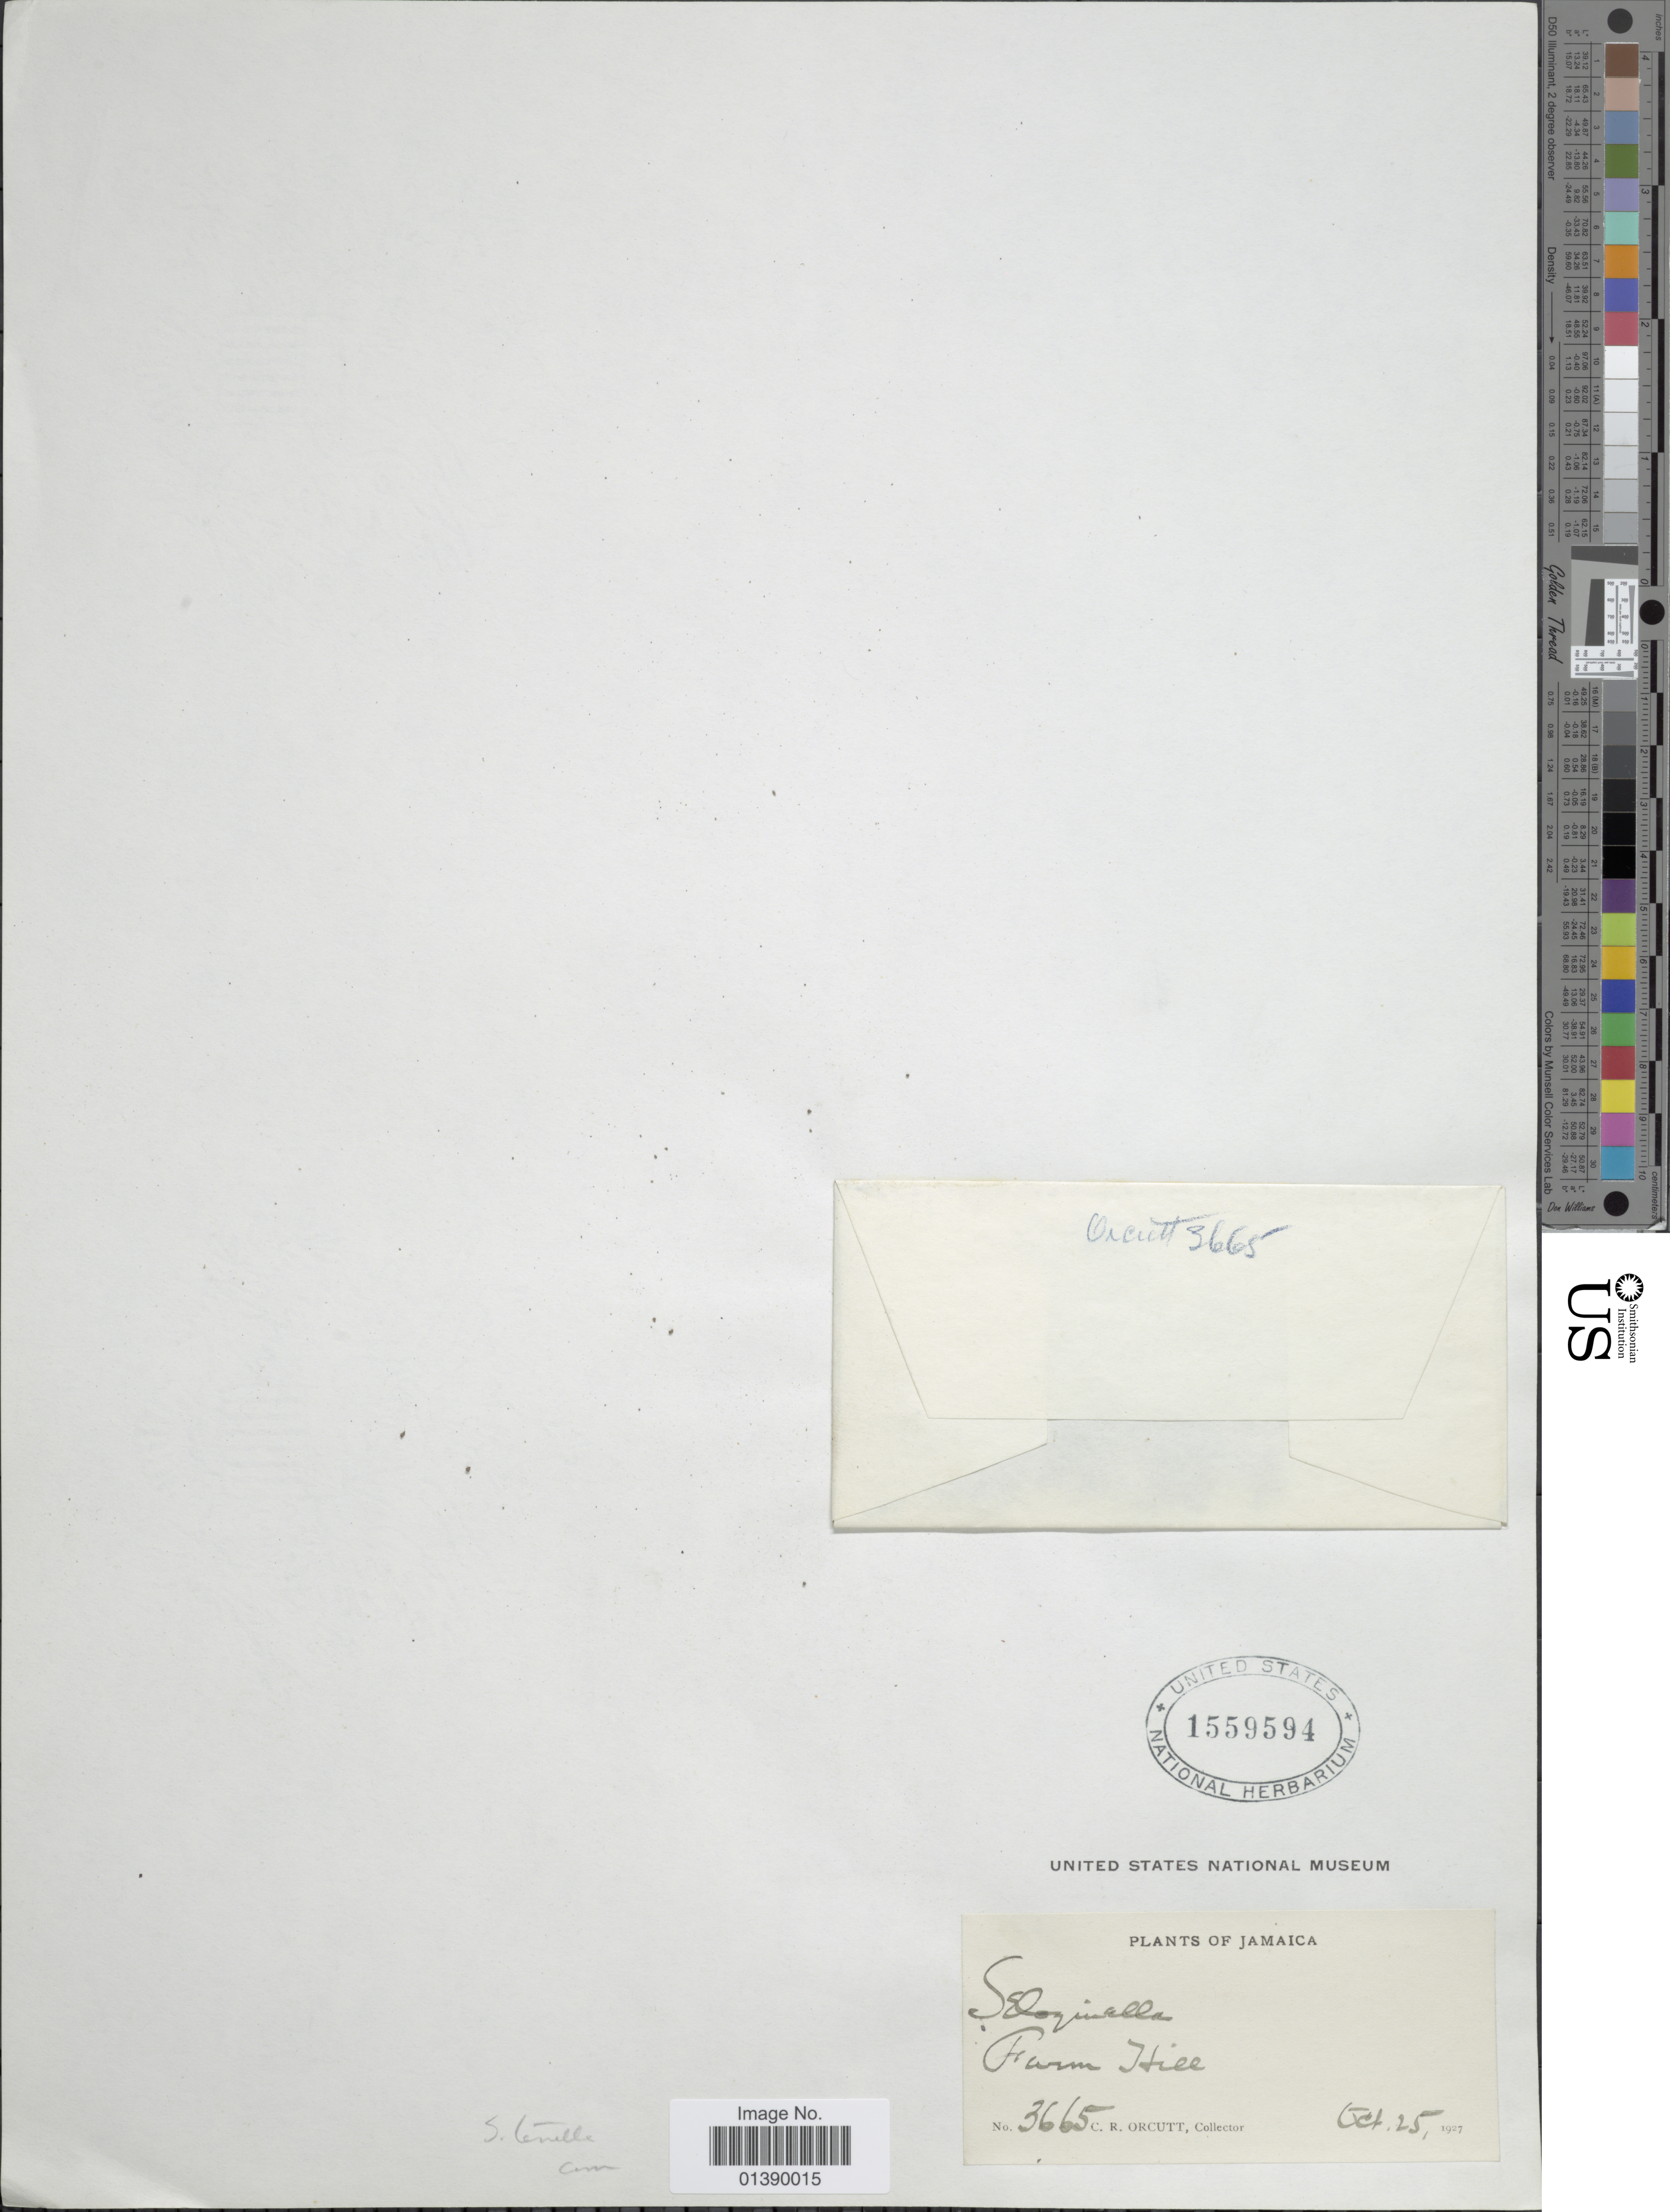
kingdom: Plantae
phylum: Tracheophyta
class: Lycopodiopsida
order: Selaginellales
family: Selaginellaceae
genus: Selaginella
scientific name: Selaginella tenella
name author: (P. Beauv.) Spring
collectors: C. R. Orcutt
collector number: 3665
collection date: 1927-10-25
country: Jamaica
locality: Farm Hill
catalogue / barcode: US 1559594